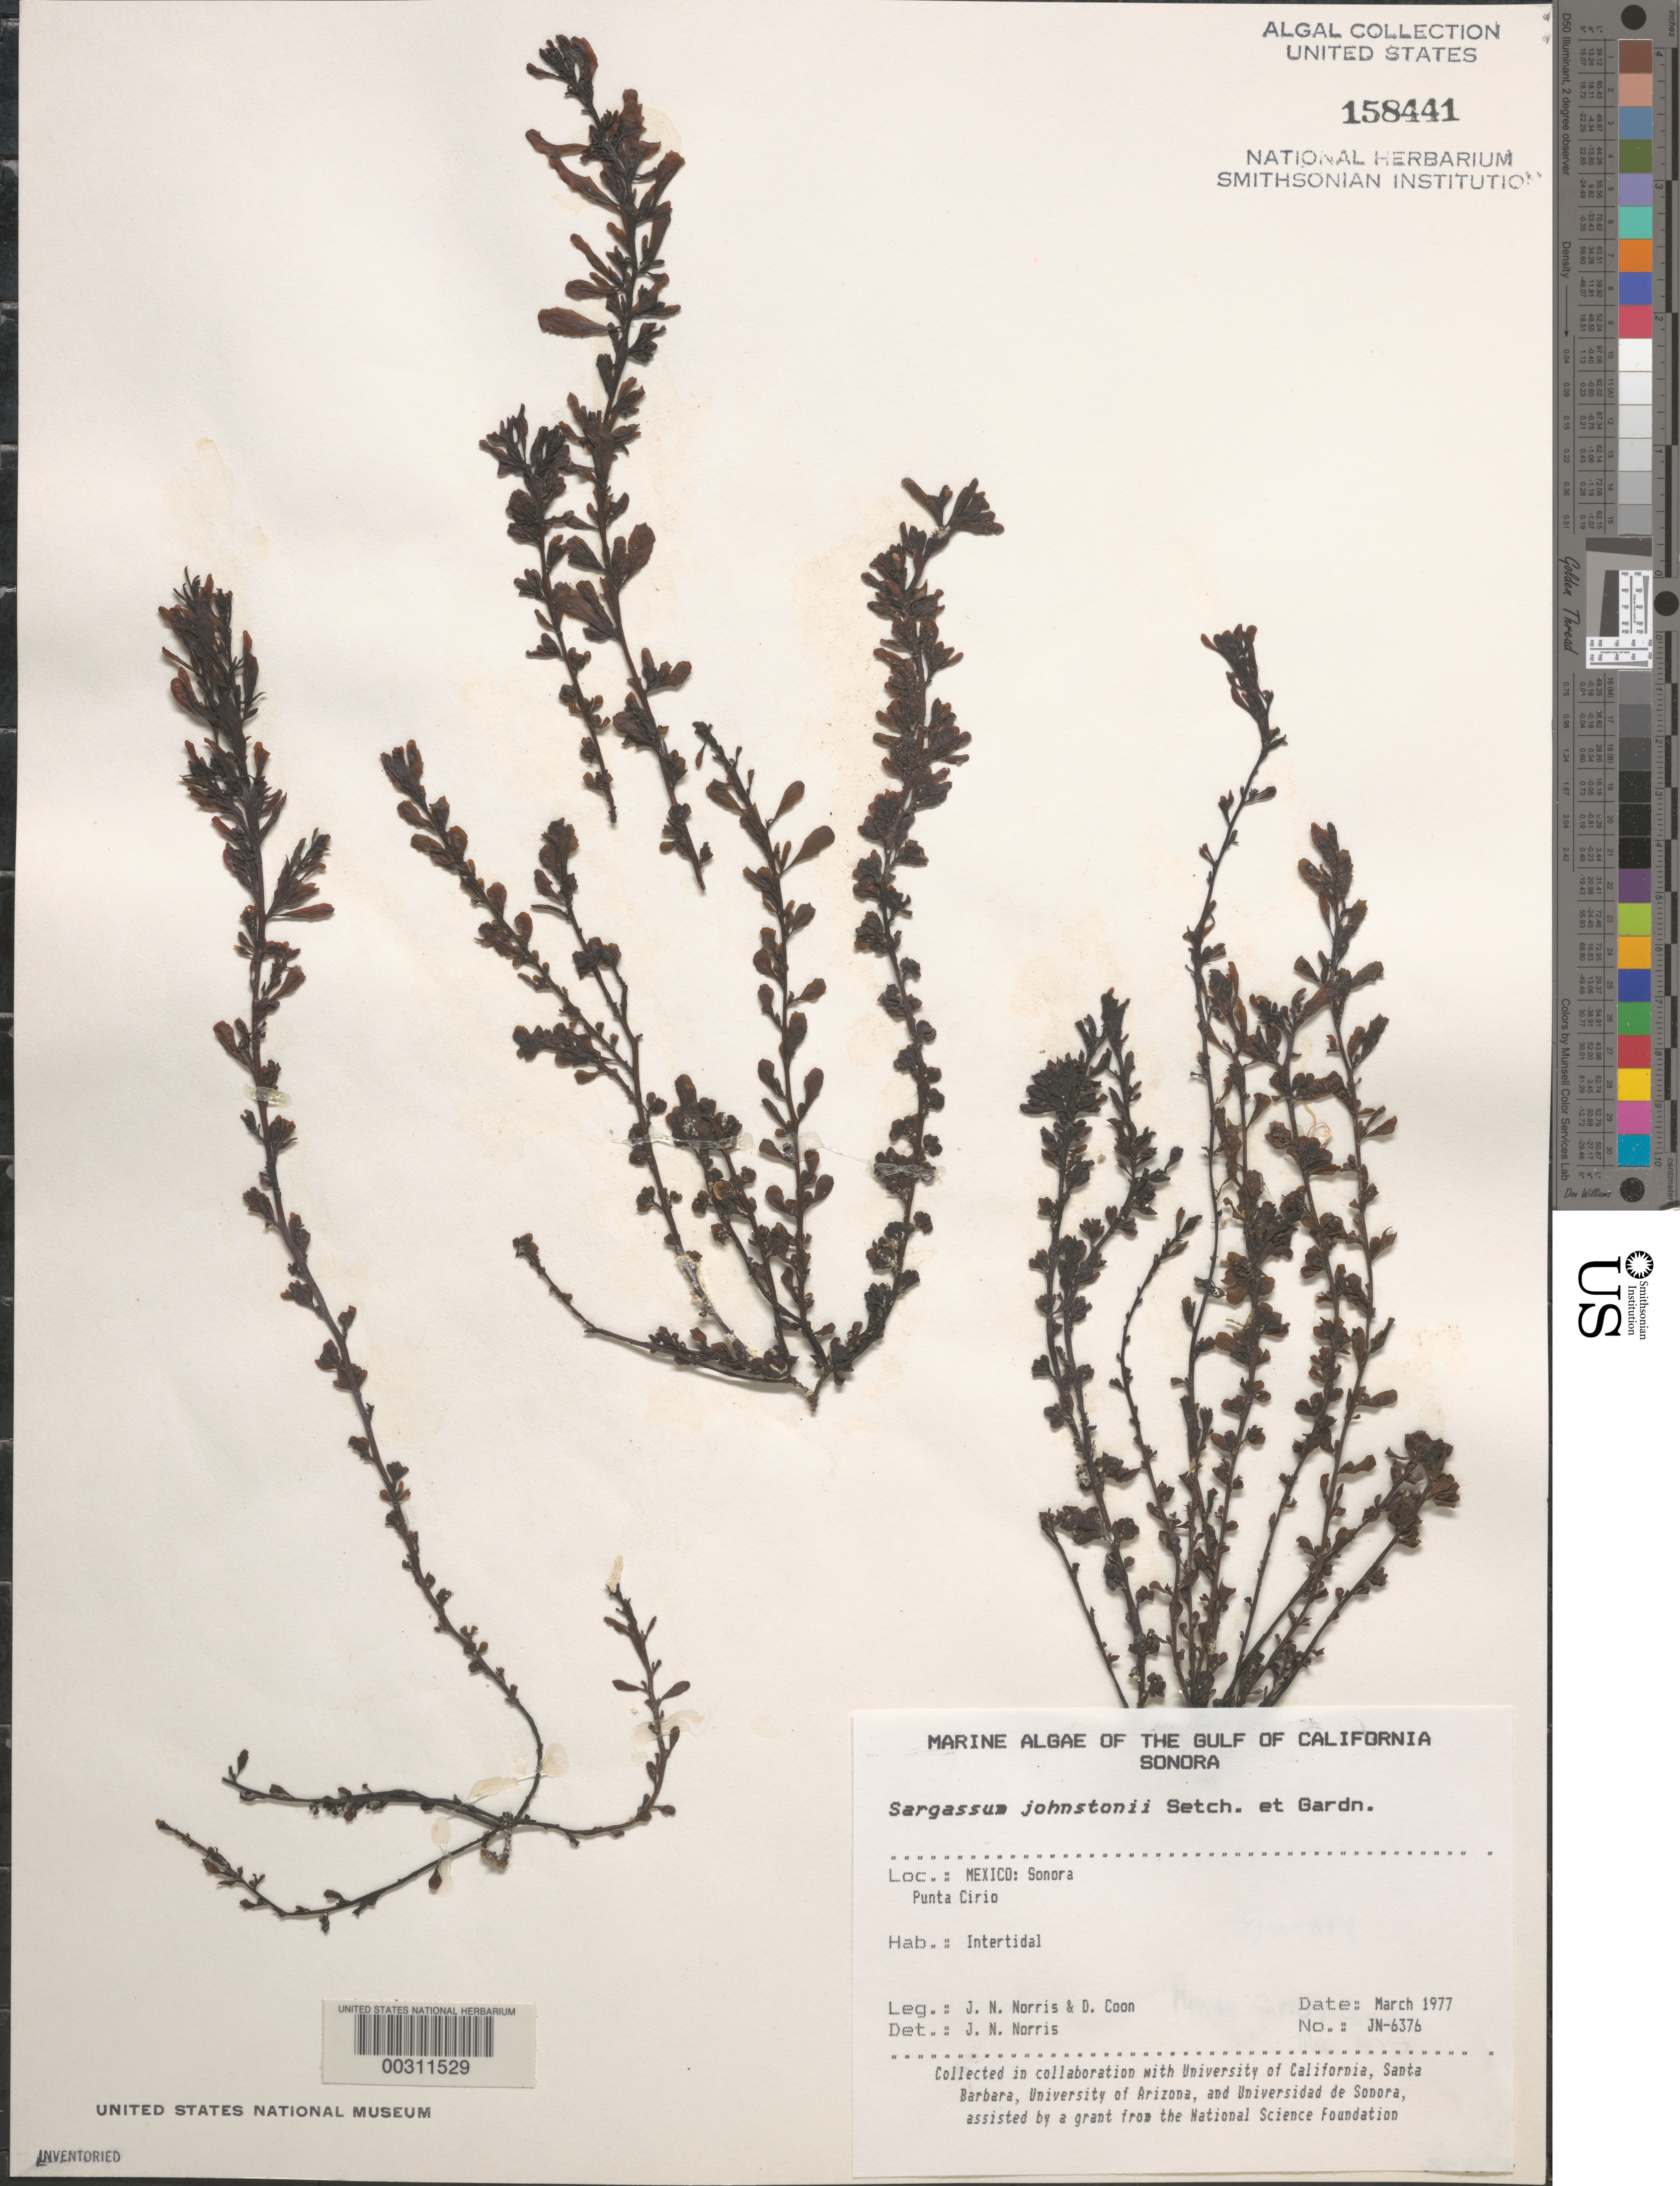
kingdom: Chromista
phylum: Ochrophyta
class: Phaeophyceae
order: Fucales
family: Sargassaceae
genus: Sargassum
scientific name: Sargassum johnstonii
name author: Setchell & N.L. Gardner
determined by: Norris, James N.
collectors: J. N. Norris & D. Coon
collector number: JN-6376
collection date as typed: Mar 1977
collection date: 1977-03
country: Mexico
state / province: Sonora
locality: Punta Cirio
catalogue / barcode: US 158441